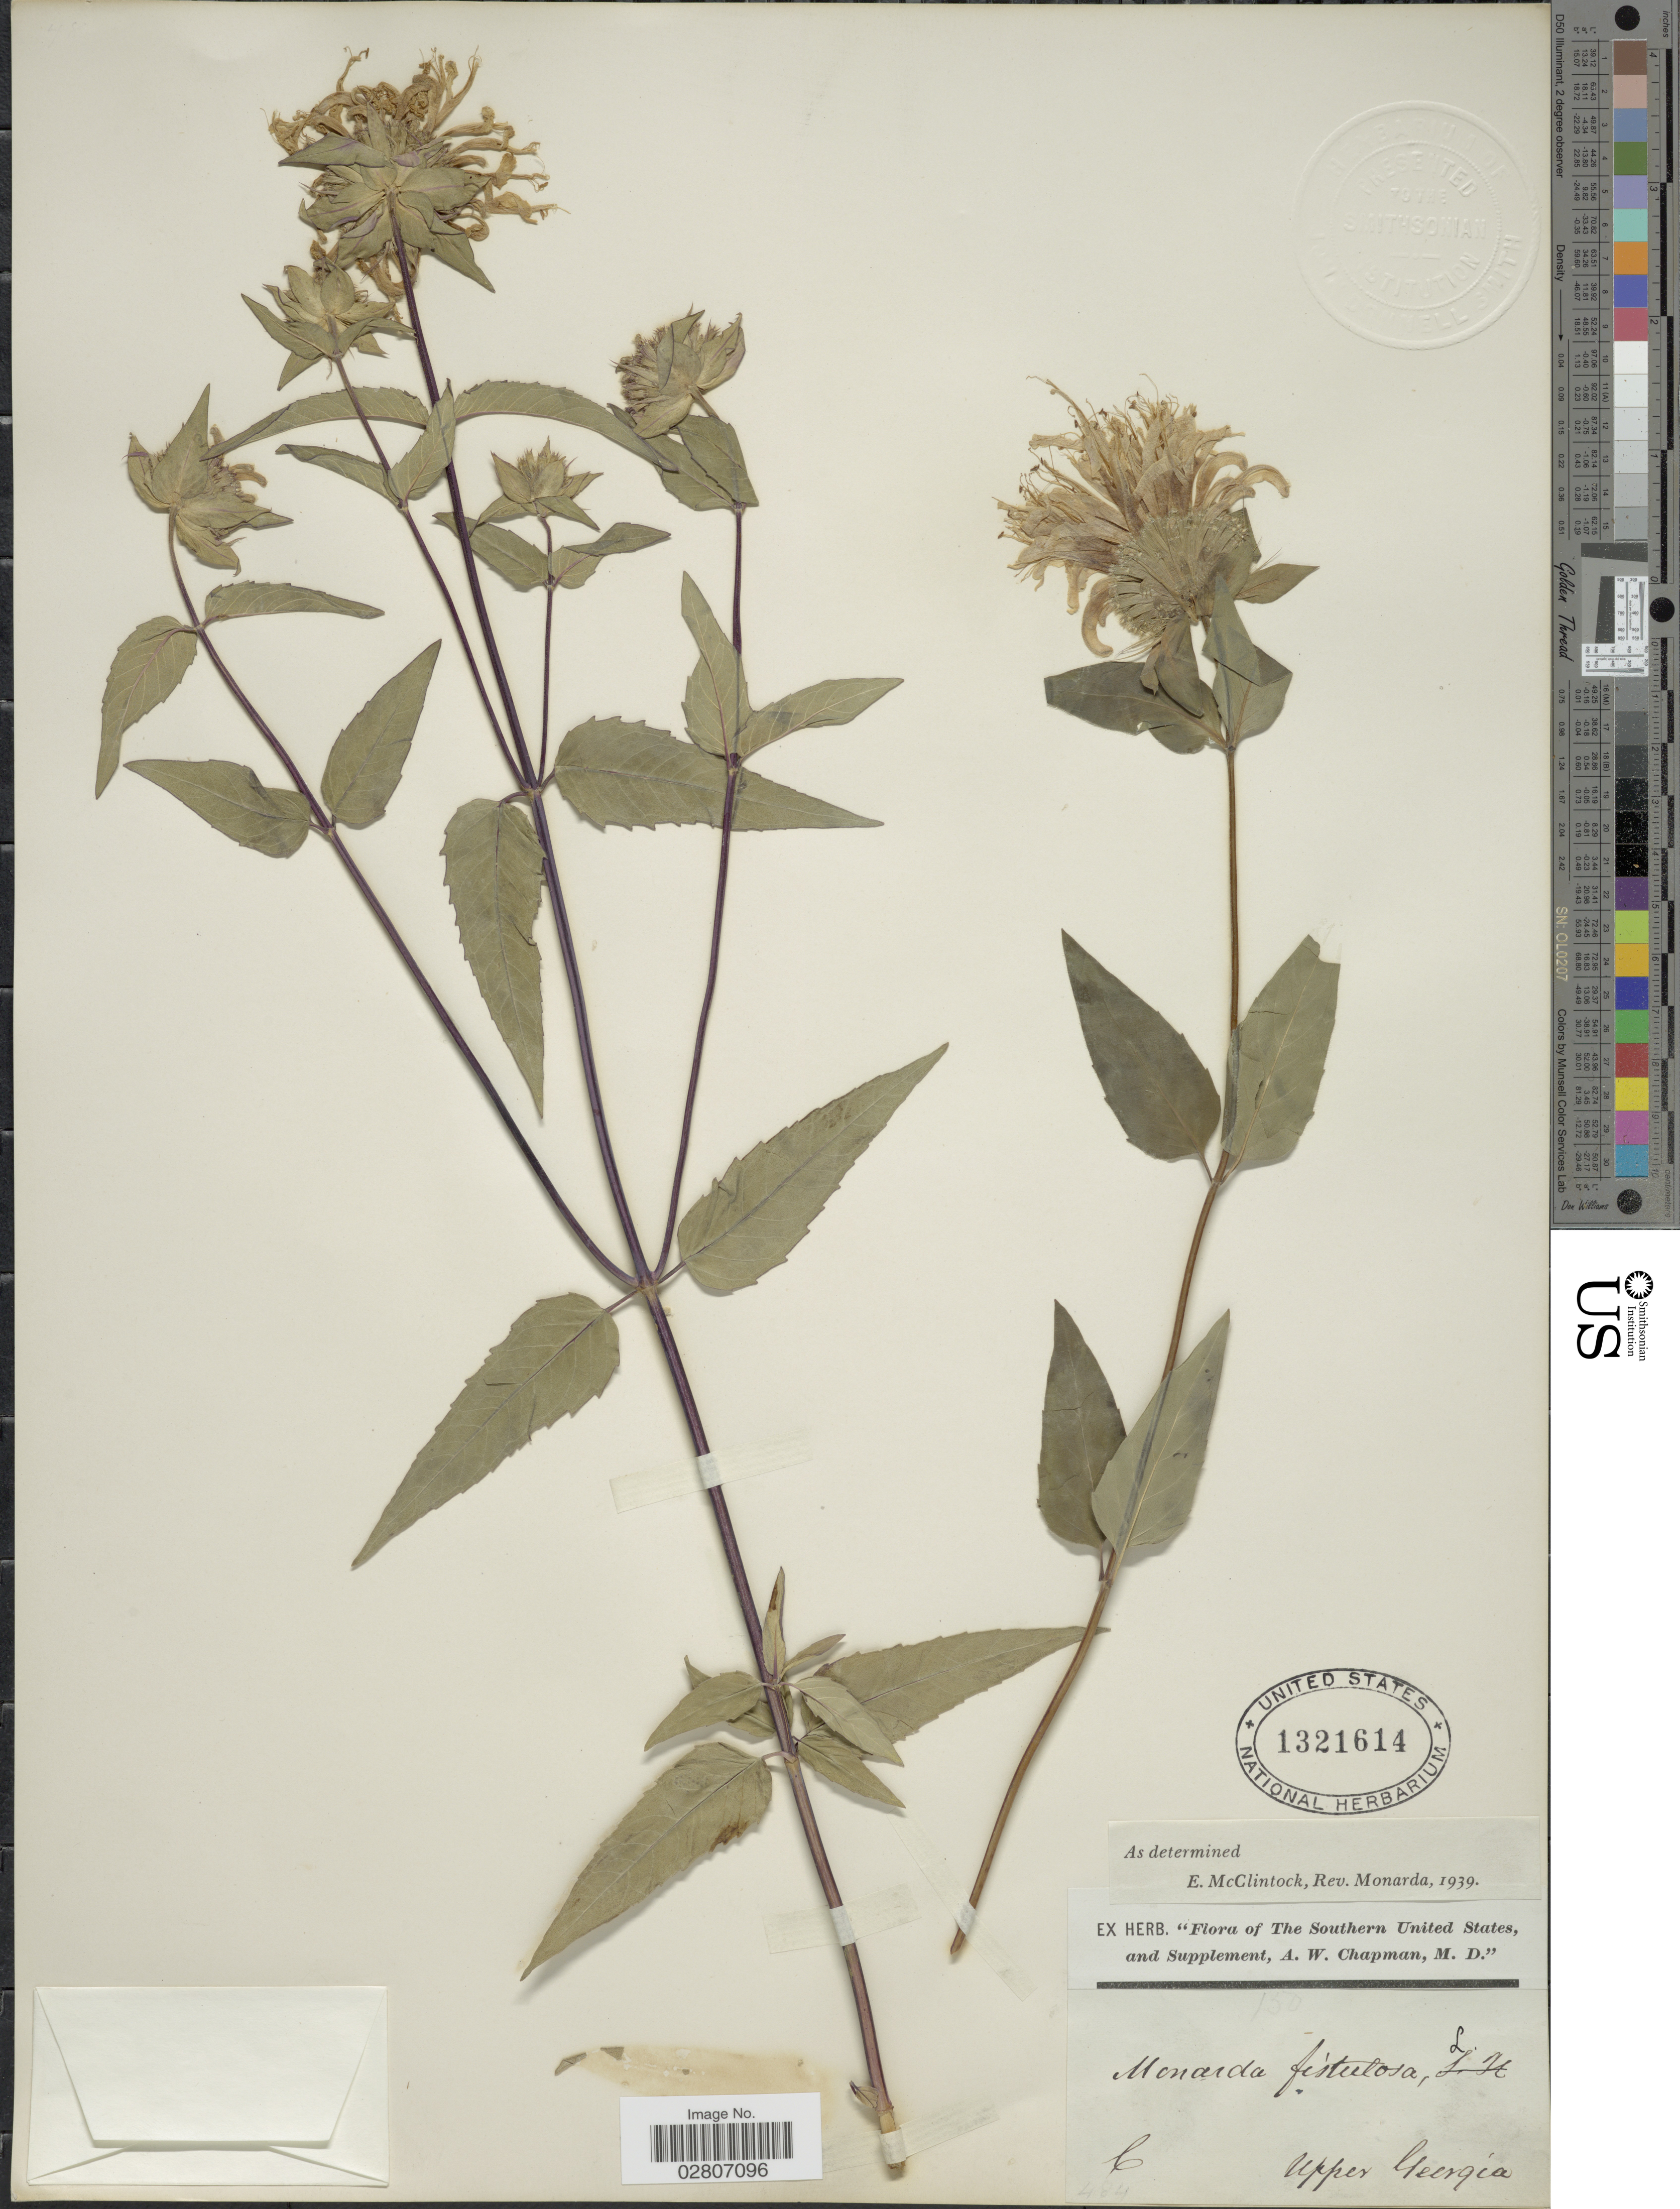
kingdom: Plantae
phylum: Tracheophyta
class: Magnoliopsida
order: Lamiales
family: Lamiaceae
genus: Monarda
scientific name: Monarda fistulosa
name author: L.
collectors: A. W. Chapman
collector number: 484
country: United States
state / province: Georgia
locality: Southern United States. Upper Georgia.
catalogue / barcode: US 1321614